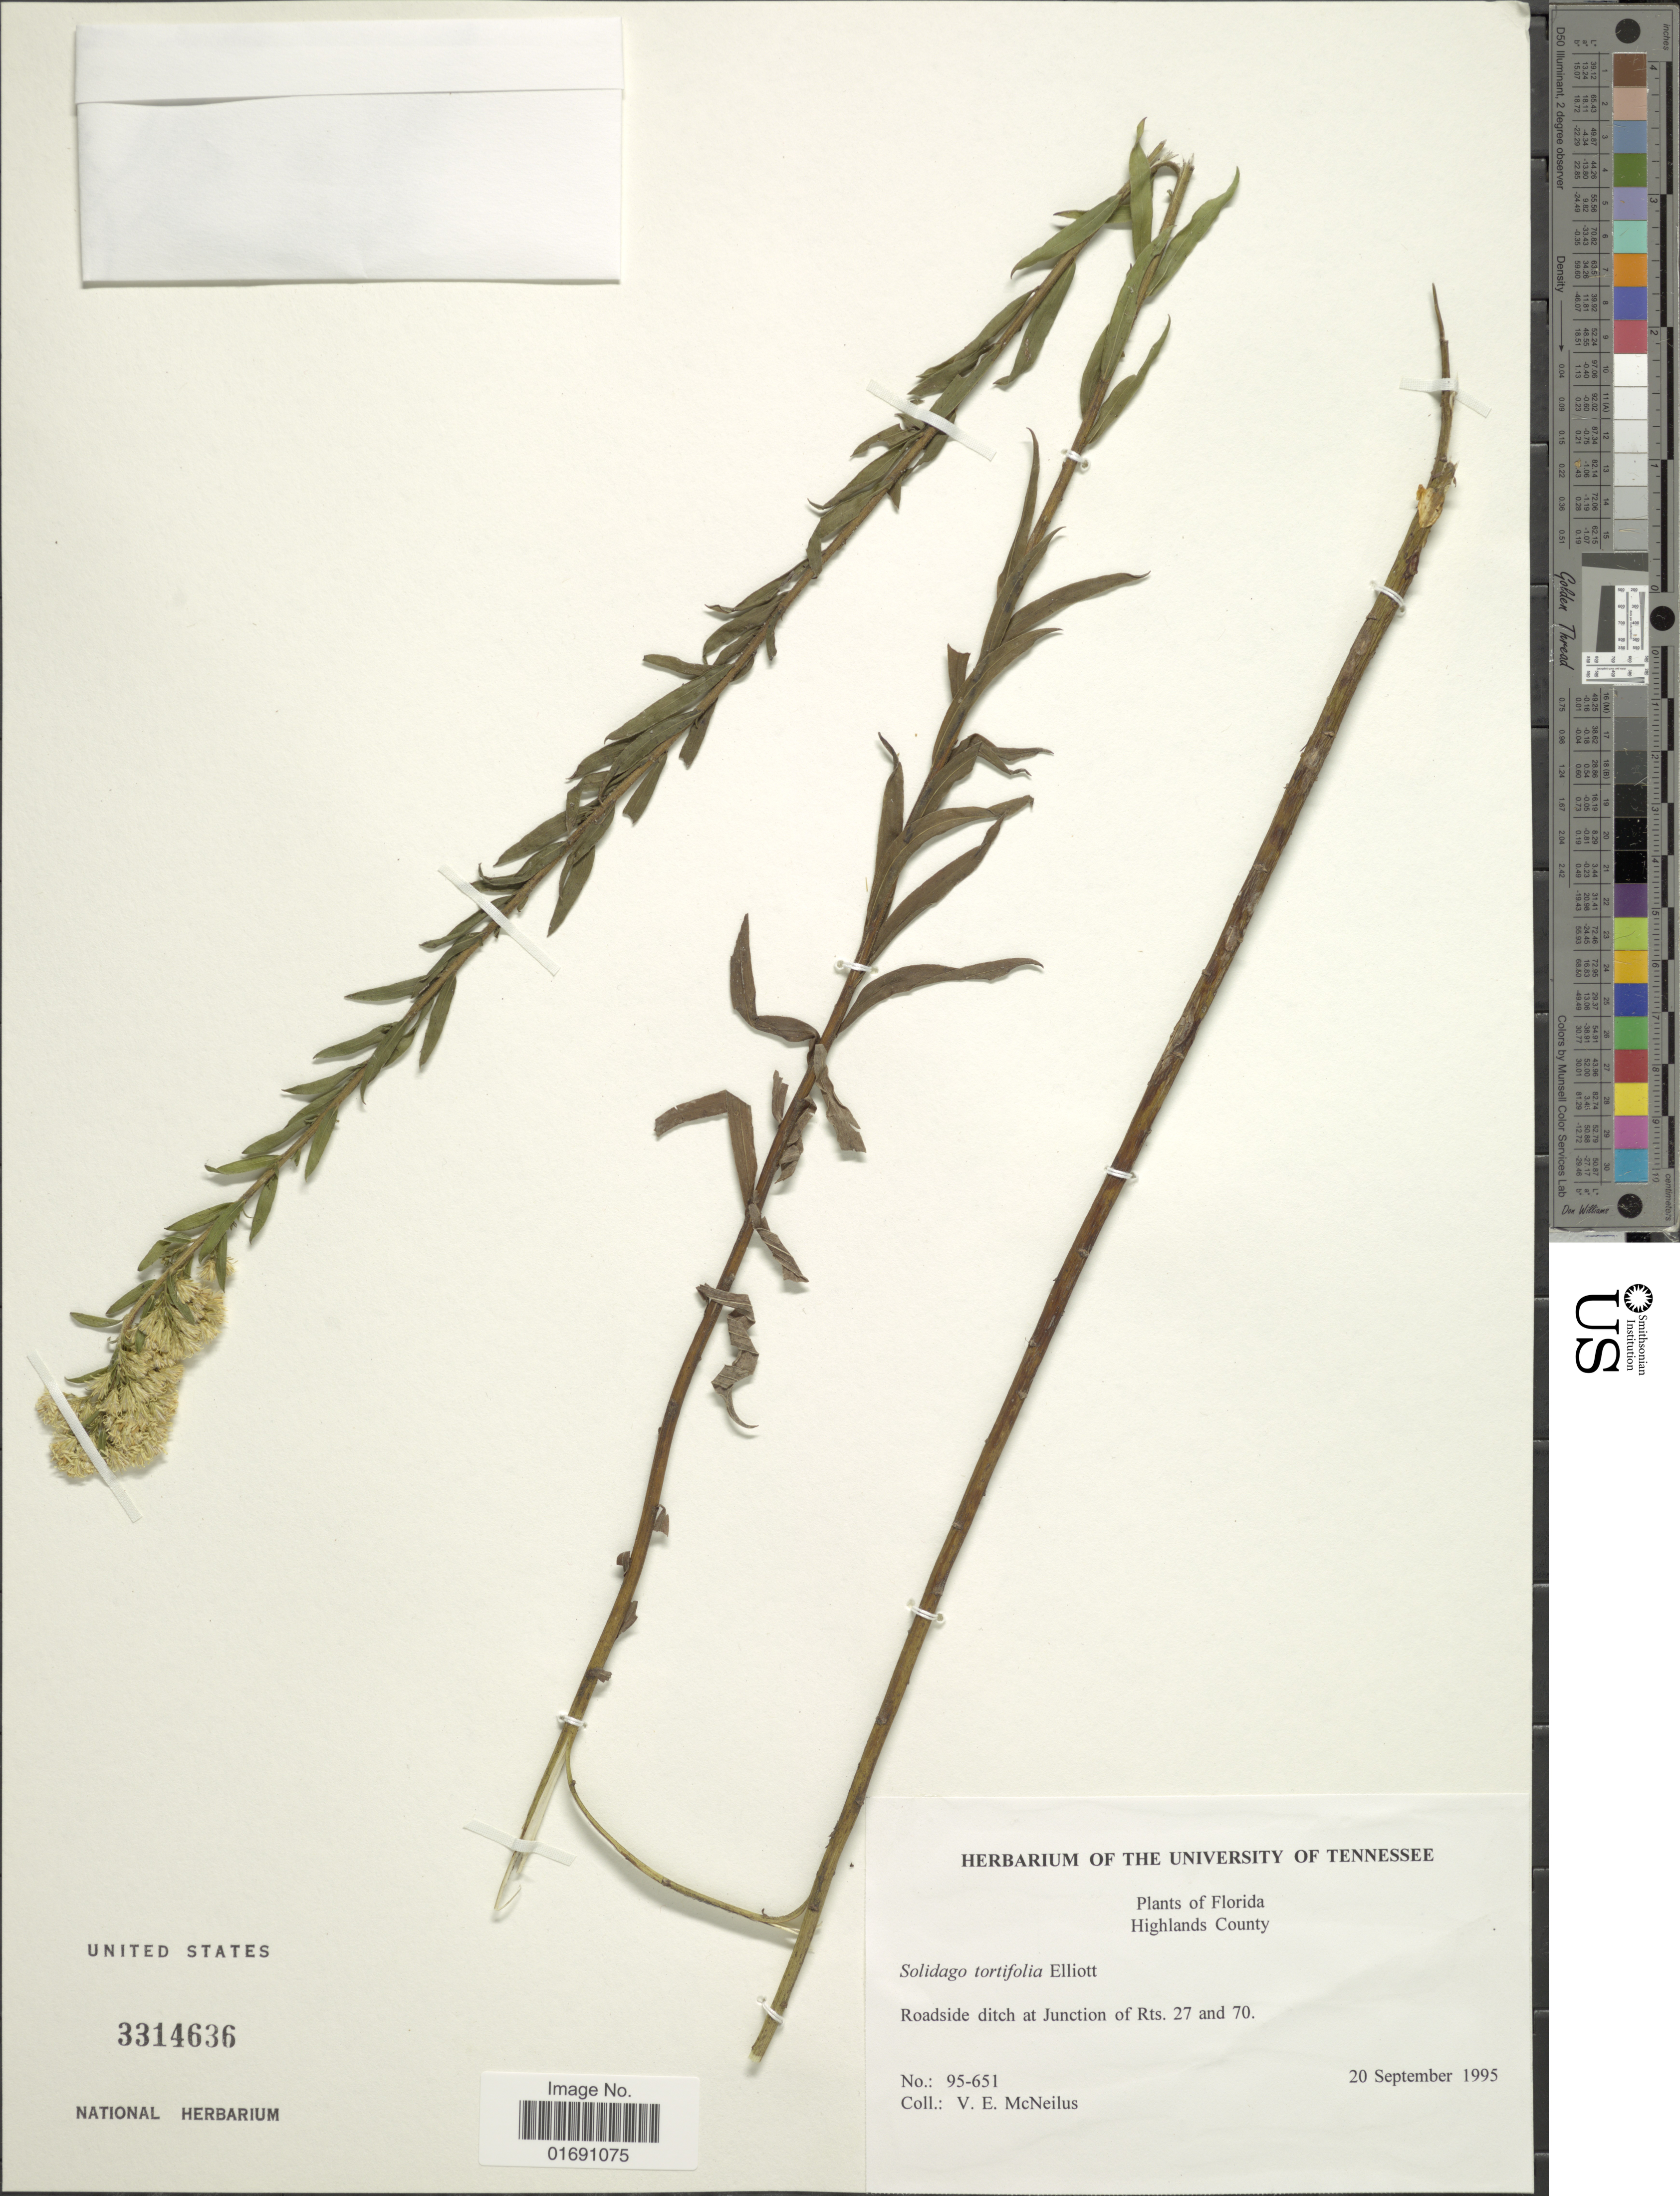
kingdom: Plantae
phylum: Tracheophyta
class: Magnoliopsida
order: Asterales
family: Asteraceae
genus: Solidago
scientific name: Solidago tortifolia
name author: Elliott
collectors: V. Mcneilus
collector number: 95-651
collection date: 1995-09-20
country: United States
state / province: Florida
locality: Highlands County, Roadisde ditch at Junction of Rts. 27 and 70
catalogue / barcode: US 3314636